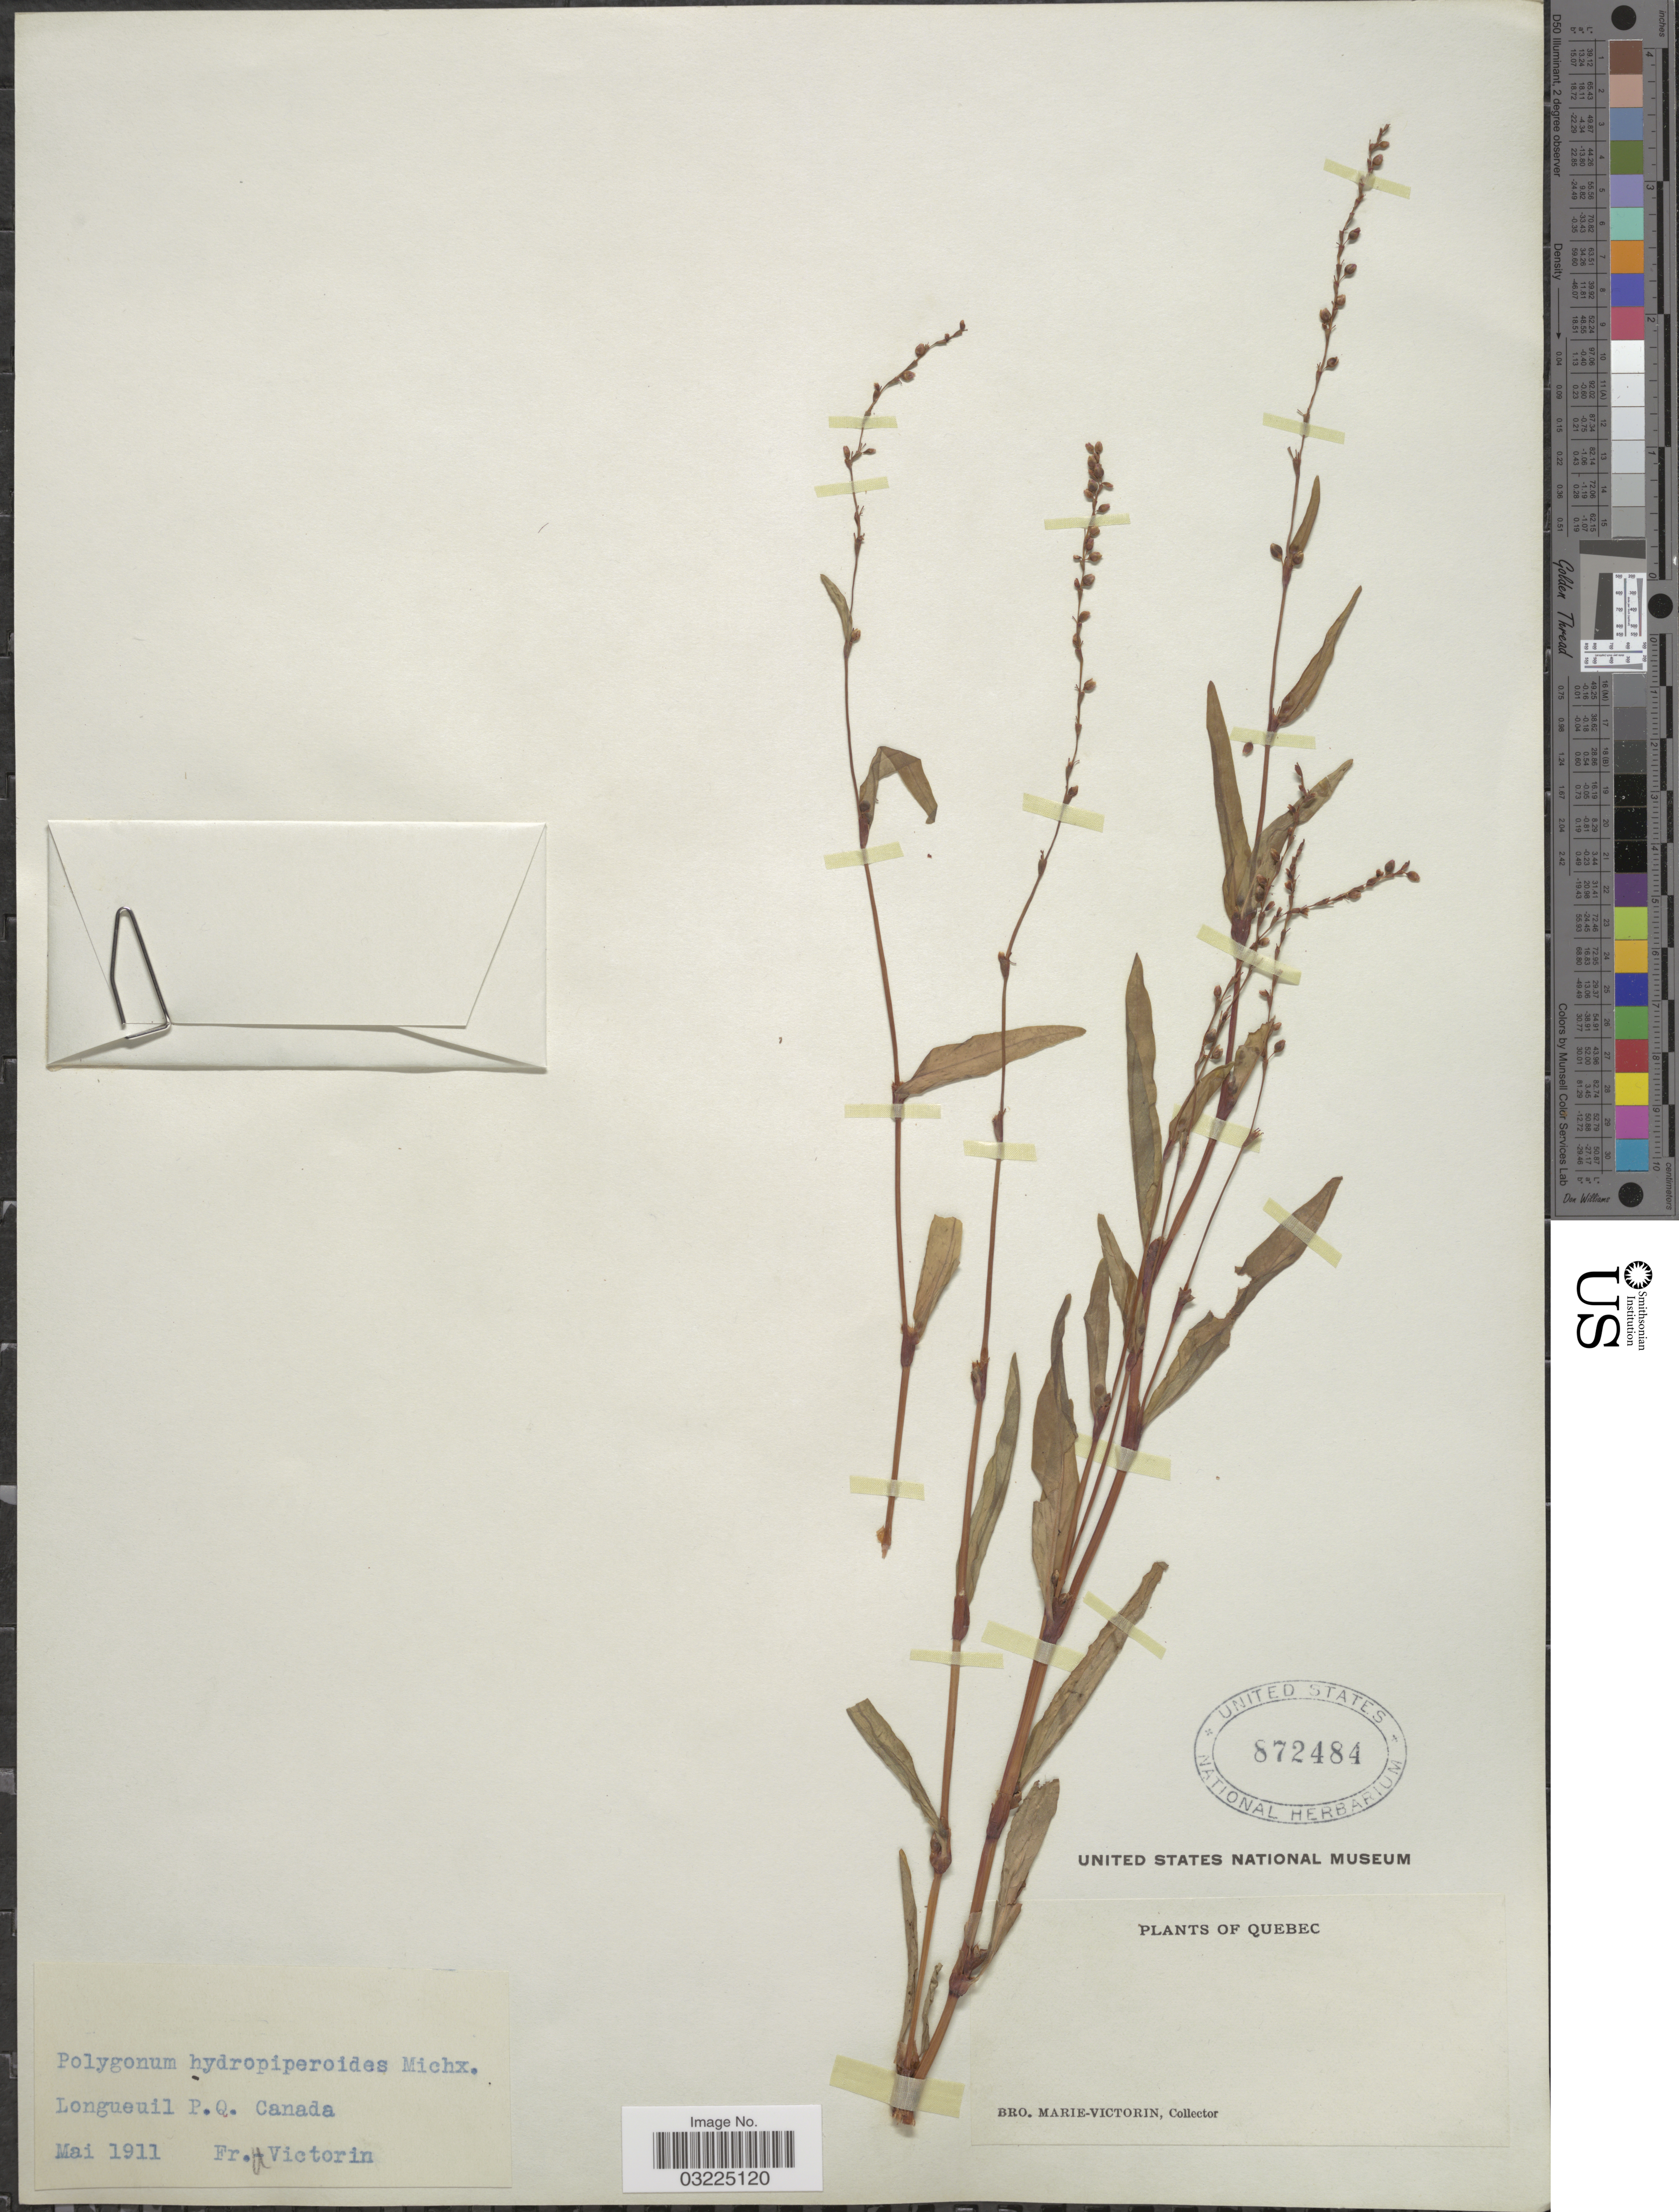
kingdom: Plantae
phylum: Tracheophyta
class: Magnoliopsida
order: Caryophyllales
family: Polygonaceae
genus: Persicaria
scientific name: Persicaria punctata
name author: (Elliott) Small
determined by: Atha, D. E.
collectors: Fr. Marie-Victorin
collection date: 1911-05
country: Canada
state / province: Quebec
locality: Longueuil P.Q.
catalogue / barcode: US 872484